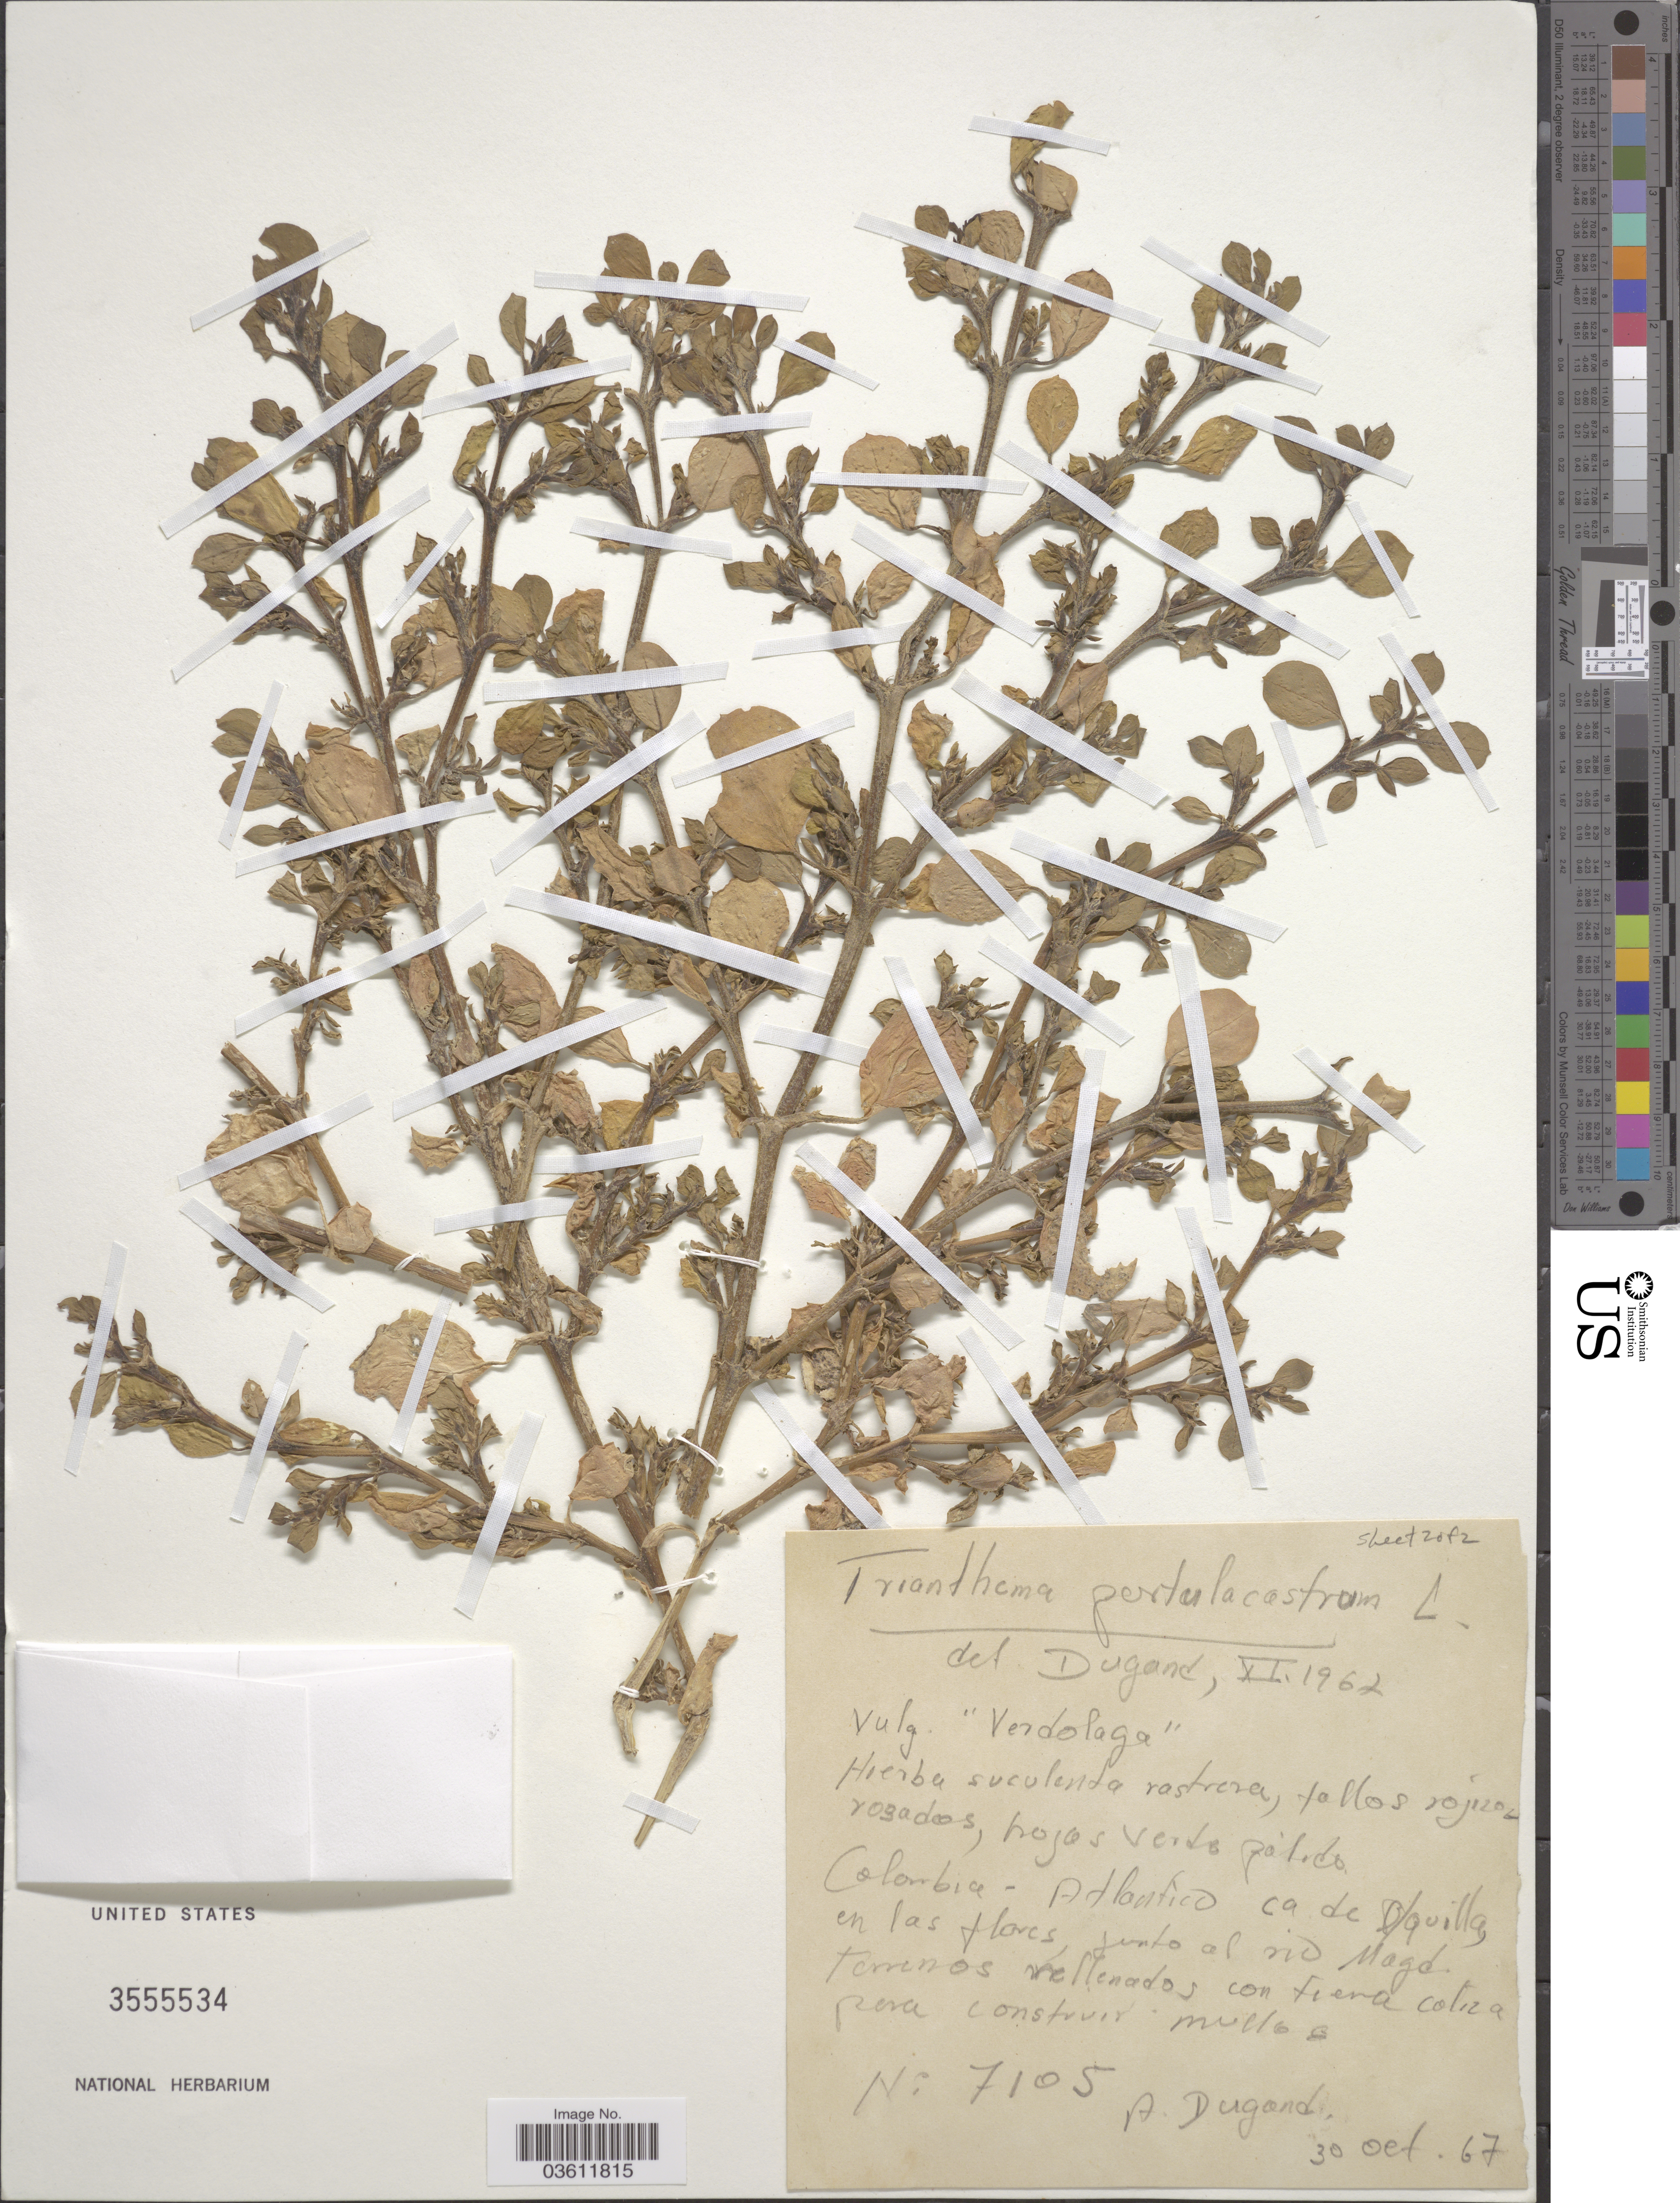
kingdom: Plantae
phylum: Tracheophyta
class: Magnoliopsida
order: Caryophyllales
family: Aizoaceae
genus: Trianthema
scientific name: Trianthema portulacastrum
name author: L.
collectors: A. Dugand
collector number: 7105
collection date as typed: Transcribed d/m/y: 30/10/67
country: Colombia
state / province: Atlántico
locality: Ca de Olquilla [interpreted], en las flores, junto al rio Magd.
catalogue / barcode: US 3555534